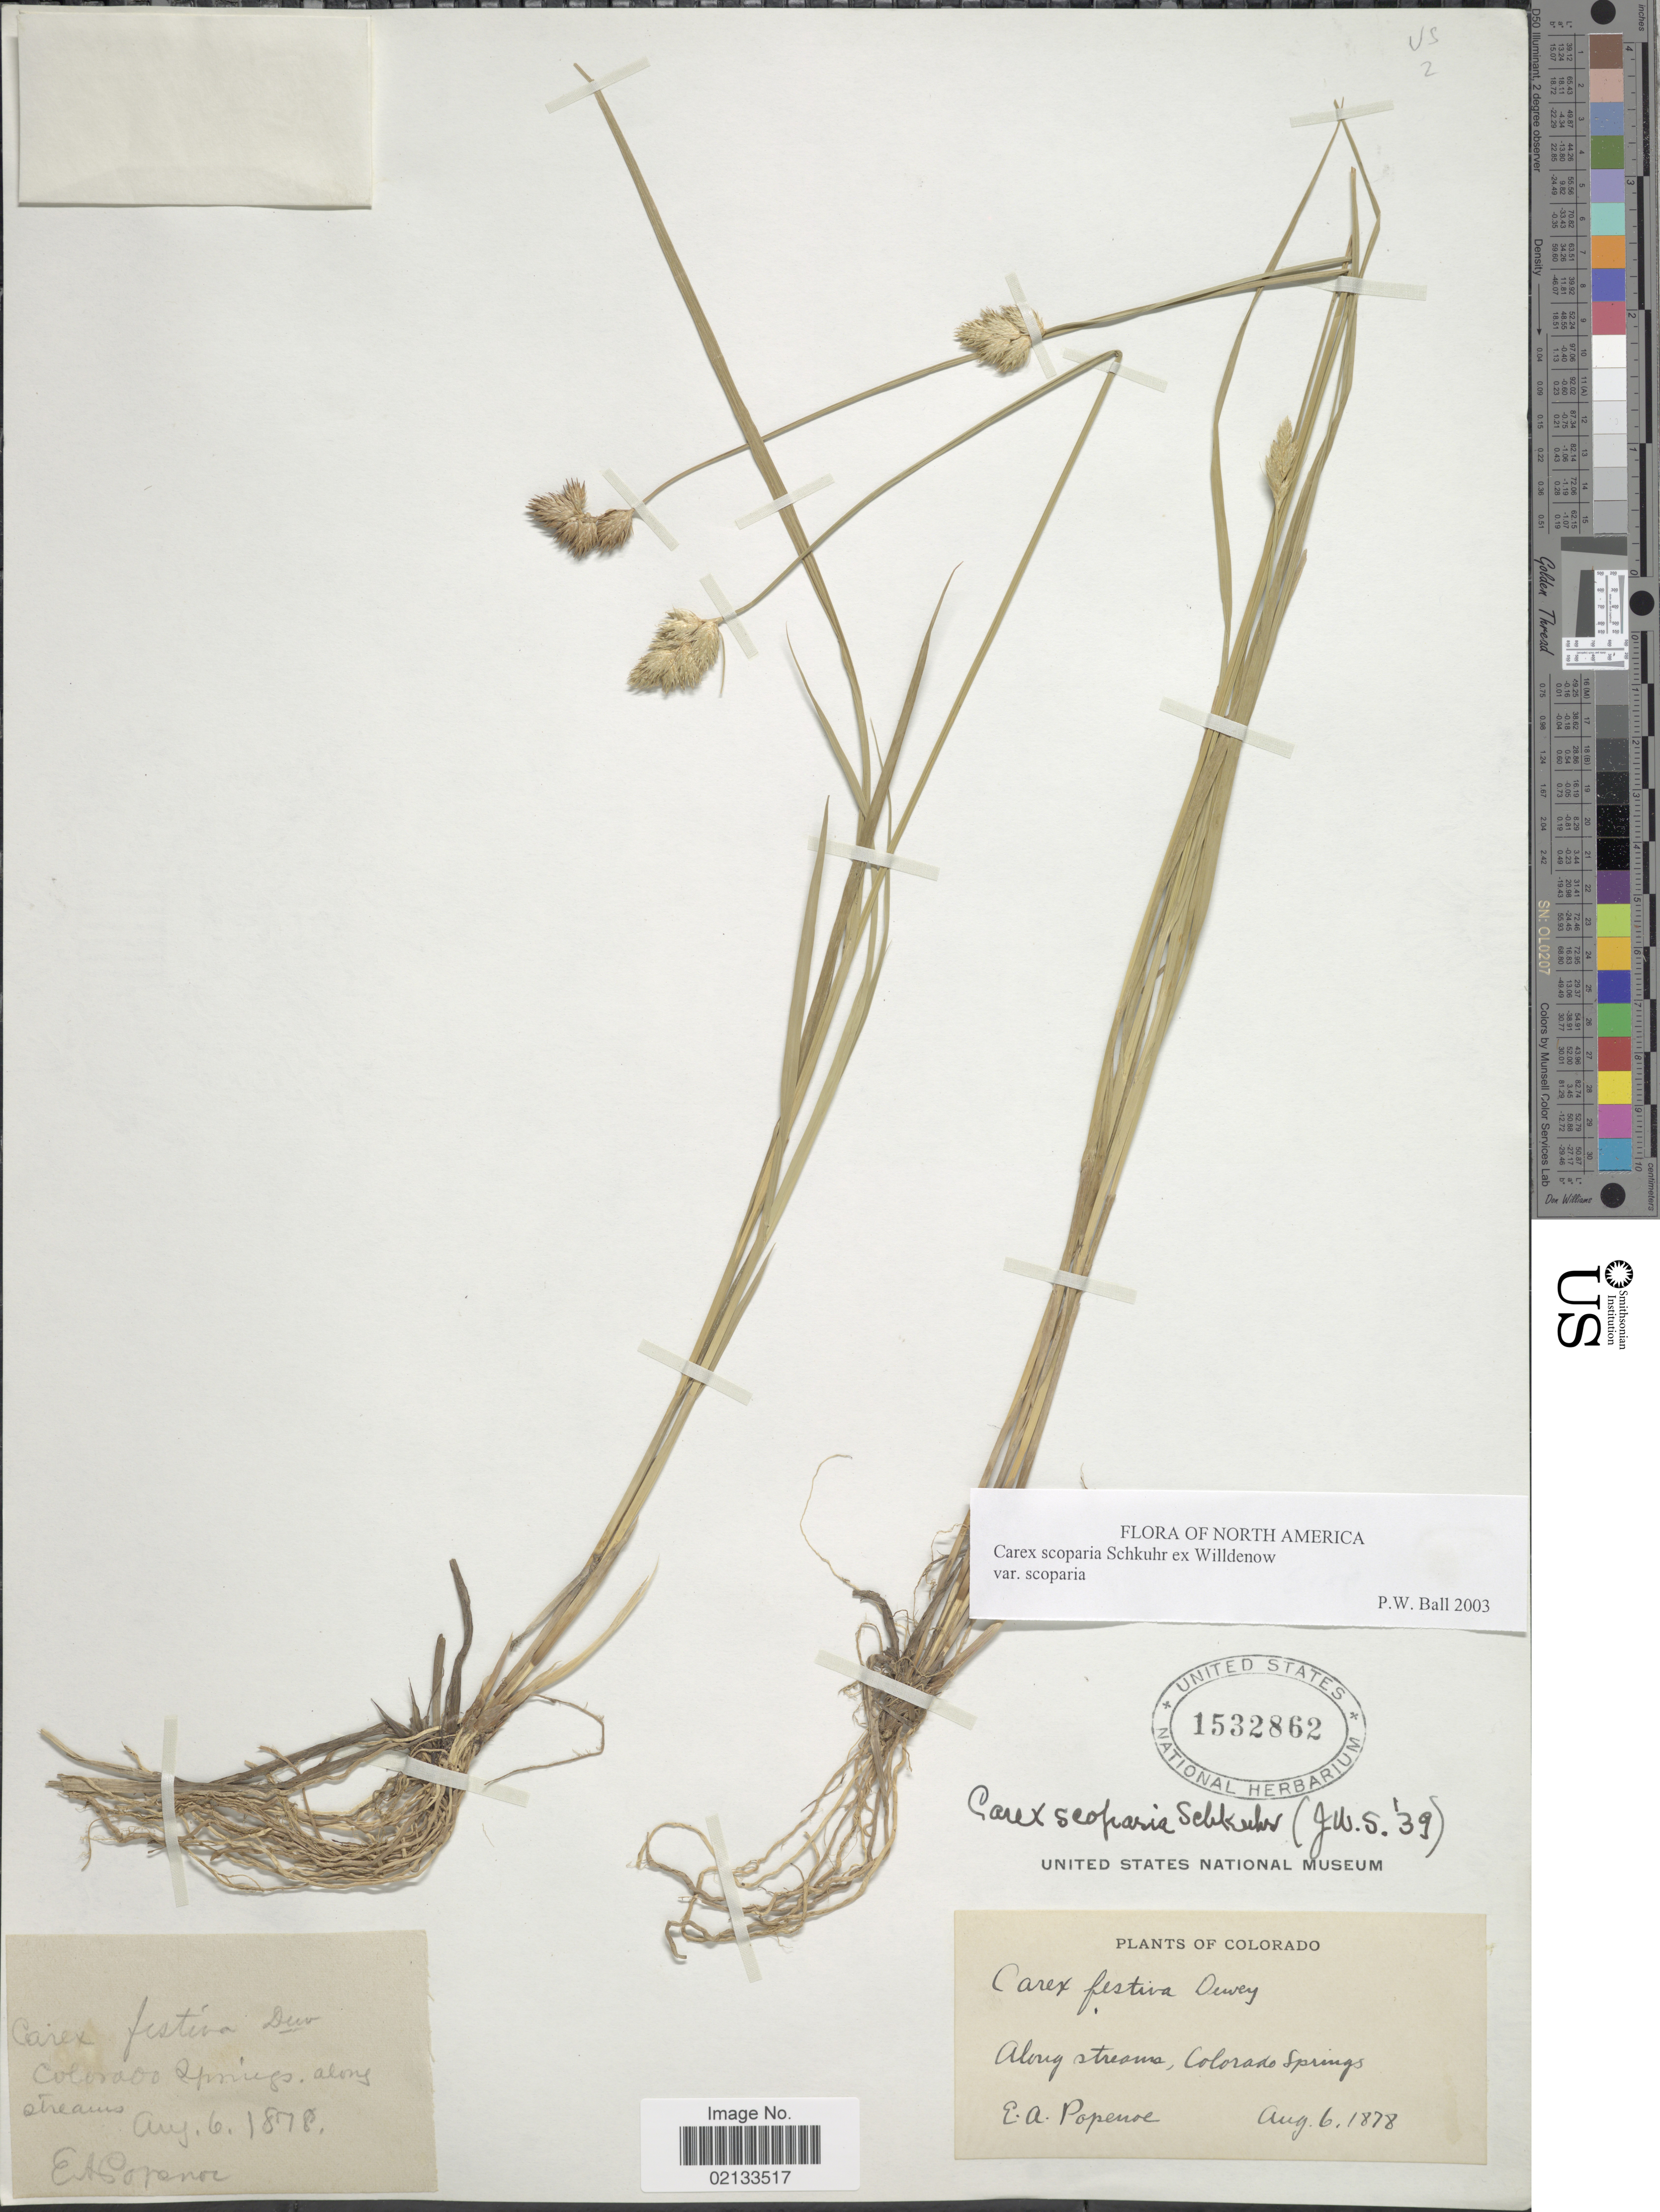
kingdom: Plantae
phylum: Tracheophyta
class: Liliopsida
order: Poales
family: Cyperaceae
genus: Carex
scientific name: Carex scoparia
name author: Schkuhr ex Willd.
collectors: E. A. Popenoe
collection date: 1878-08-06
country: United States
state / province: Colorado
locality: Colorado Springs, Along streams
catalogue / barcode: US 1532862